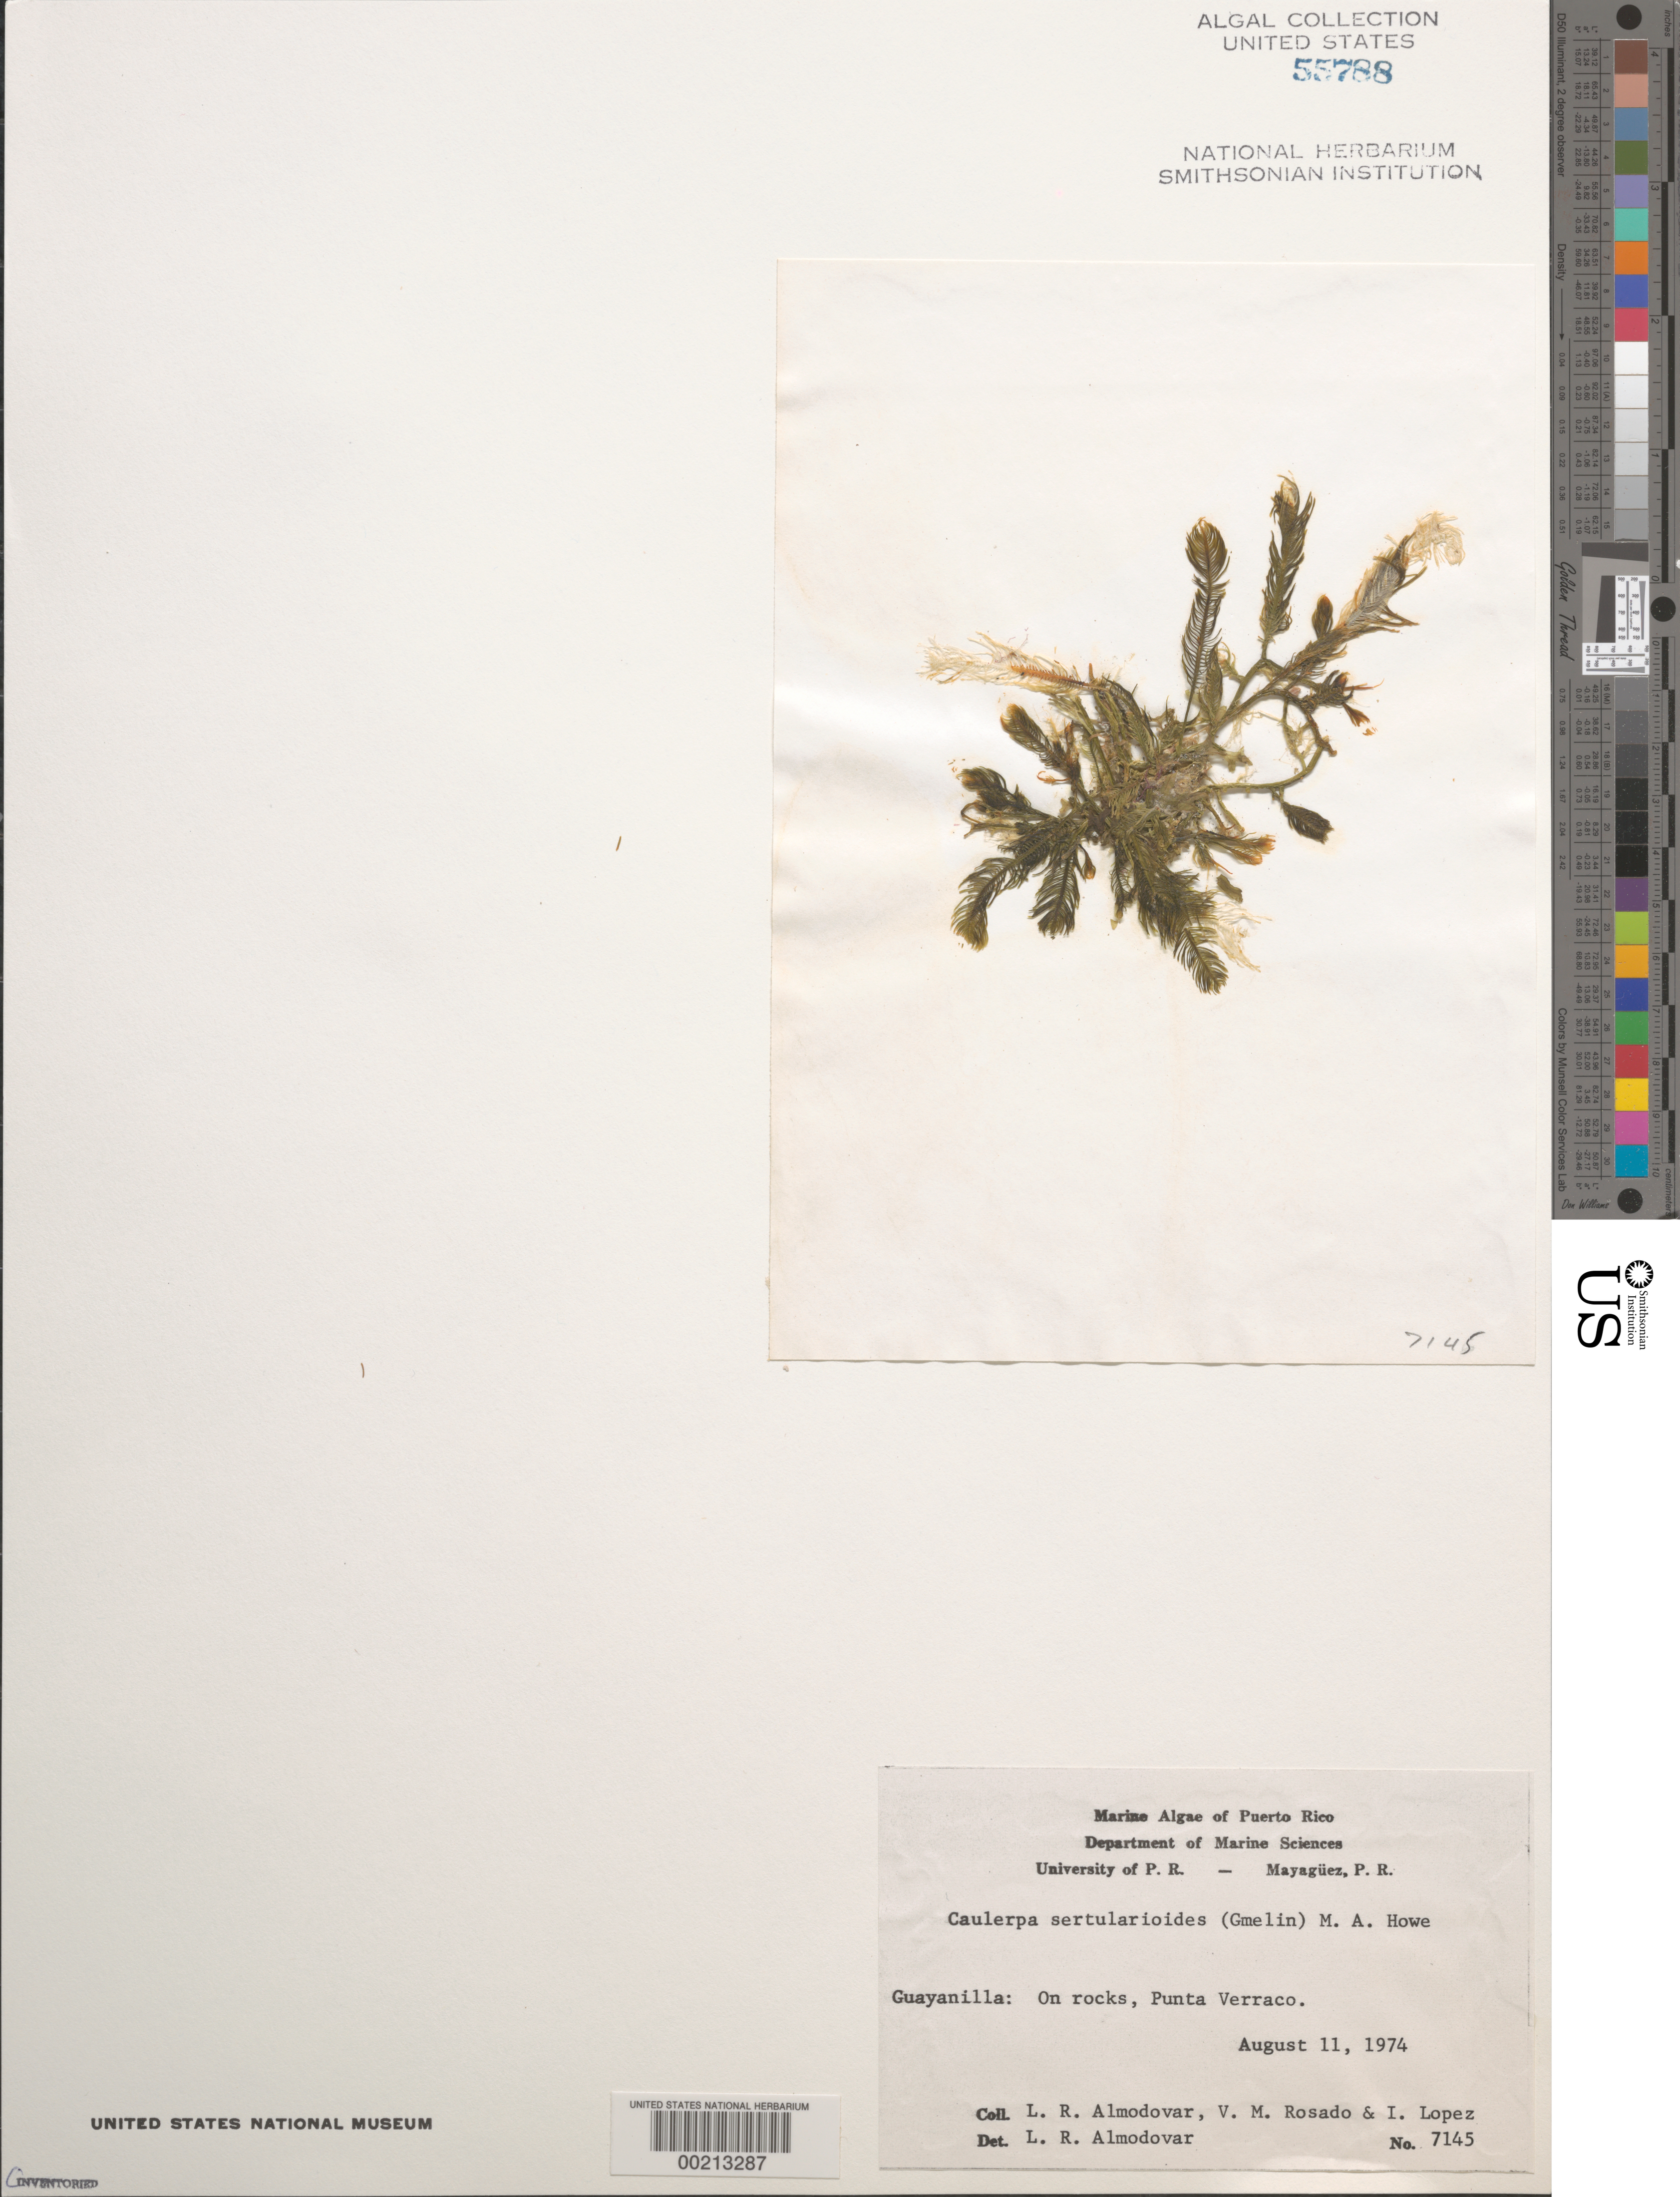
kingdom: Plantae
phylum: Chlorophyta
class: Ulvophyceae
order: Bryopsidales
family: Caulerpaceae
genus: Caulerpa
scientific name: Caulerpa sertularioides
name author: (S.G. Gmel.) M. Howe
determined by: Almodovar, L. R.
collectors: L. Almodovar, V. Rosado & I. Lopéz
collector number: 7145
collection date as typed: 11 Aug 1974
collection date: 1974-08-11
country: Puerto Rico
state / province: Guayanilla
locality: Punta verraco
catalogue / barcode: US 55788